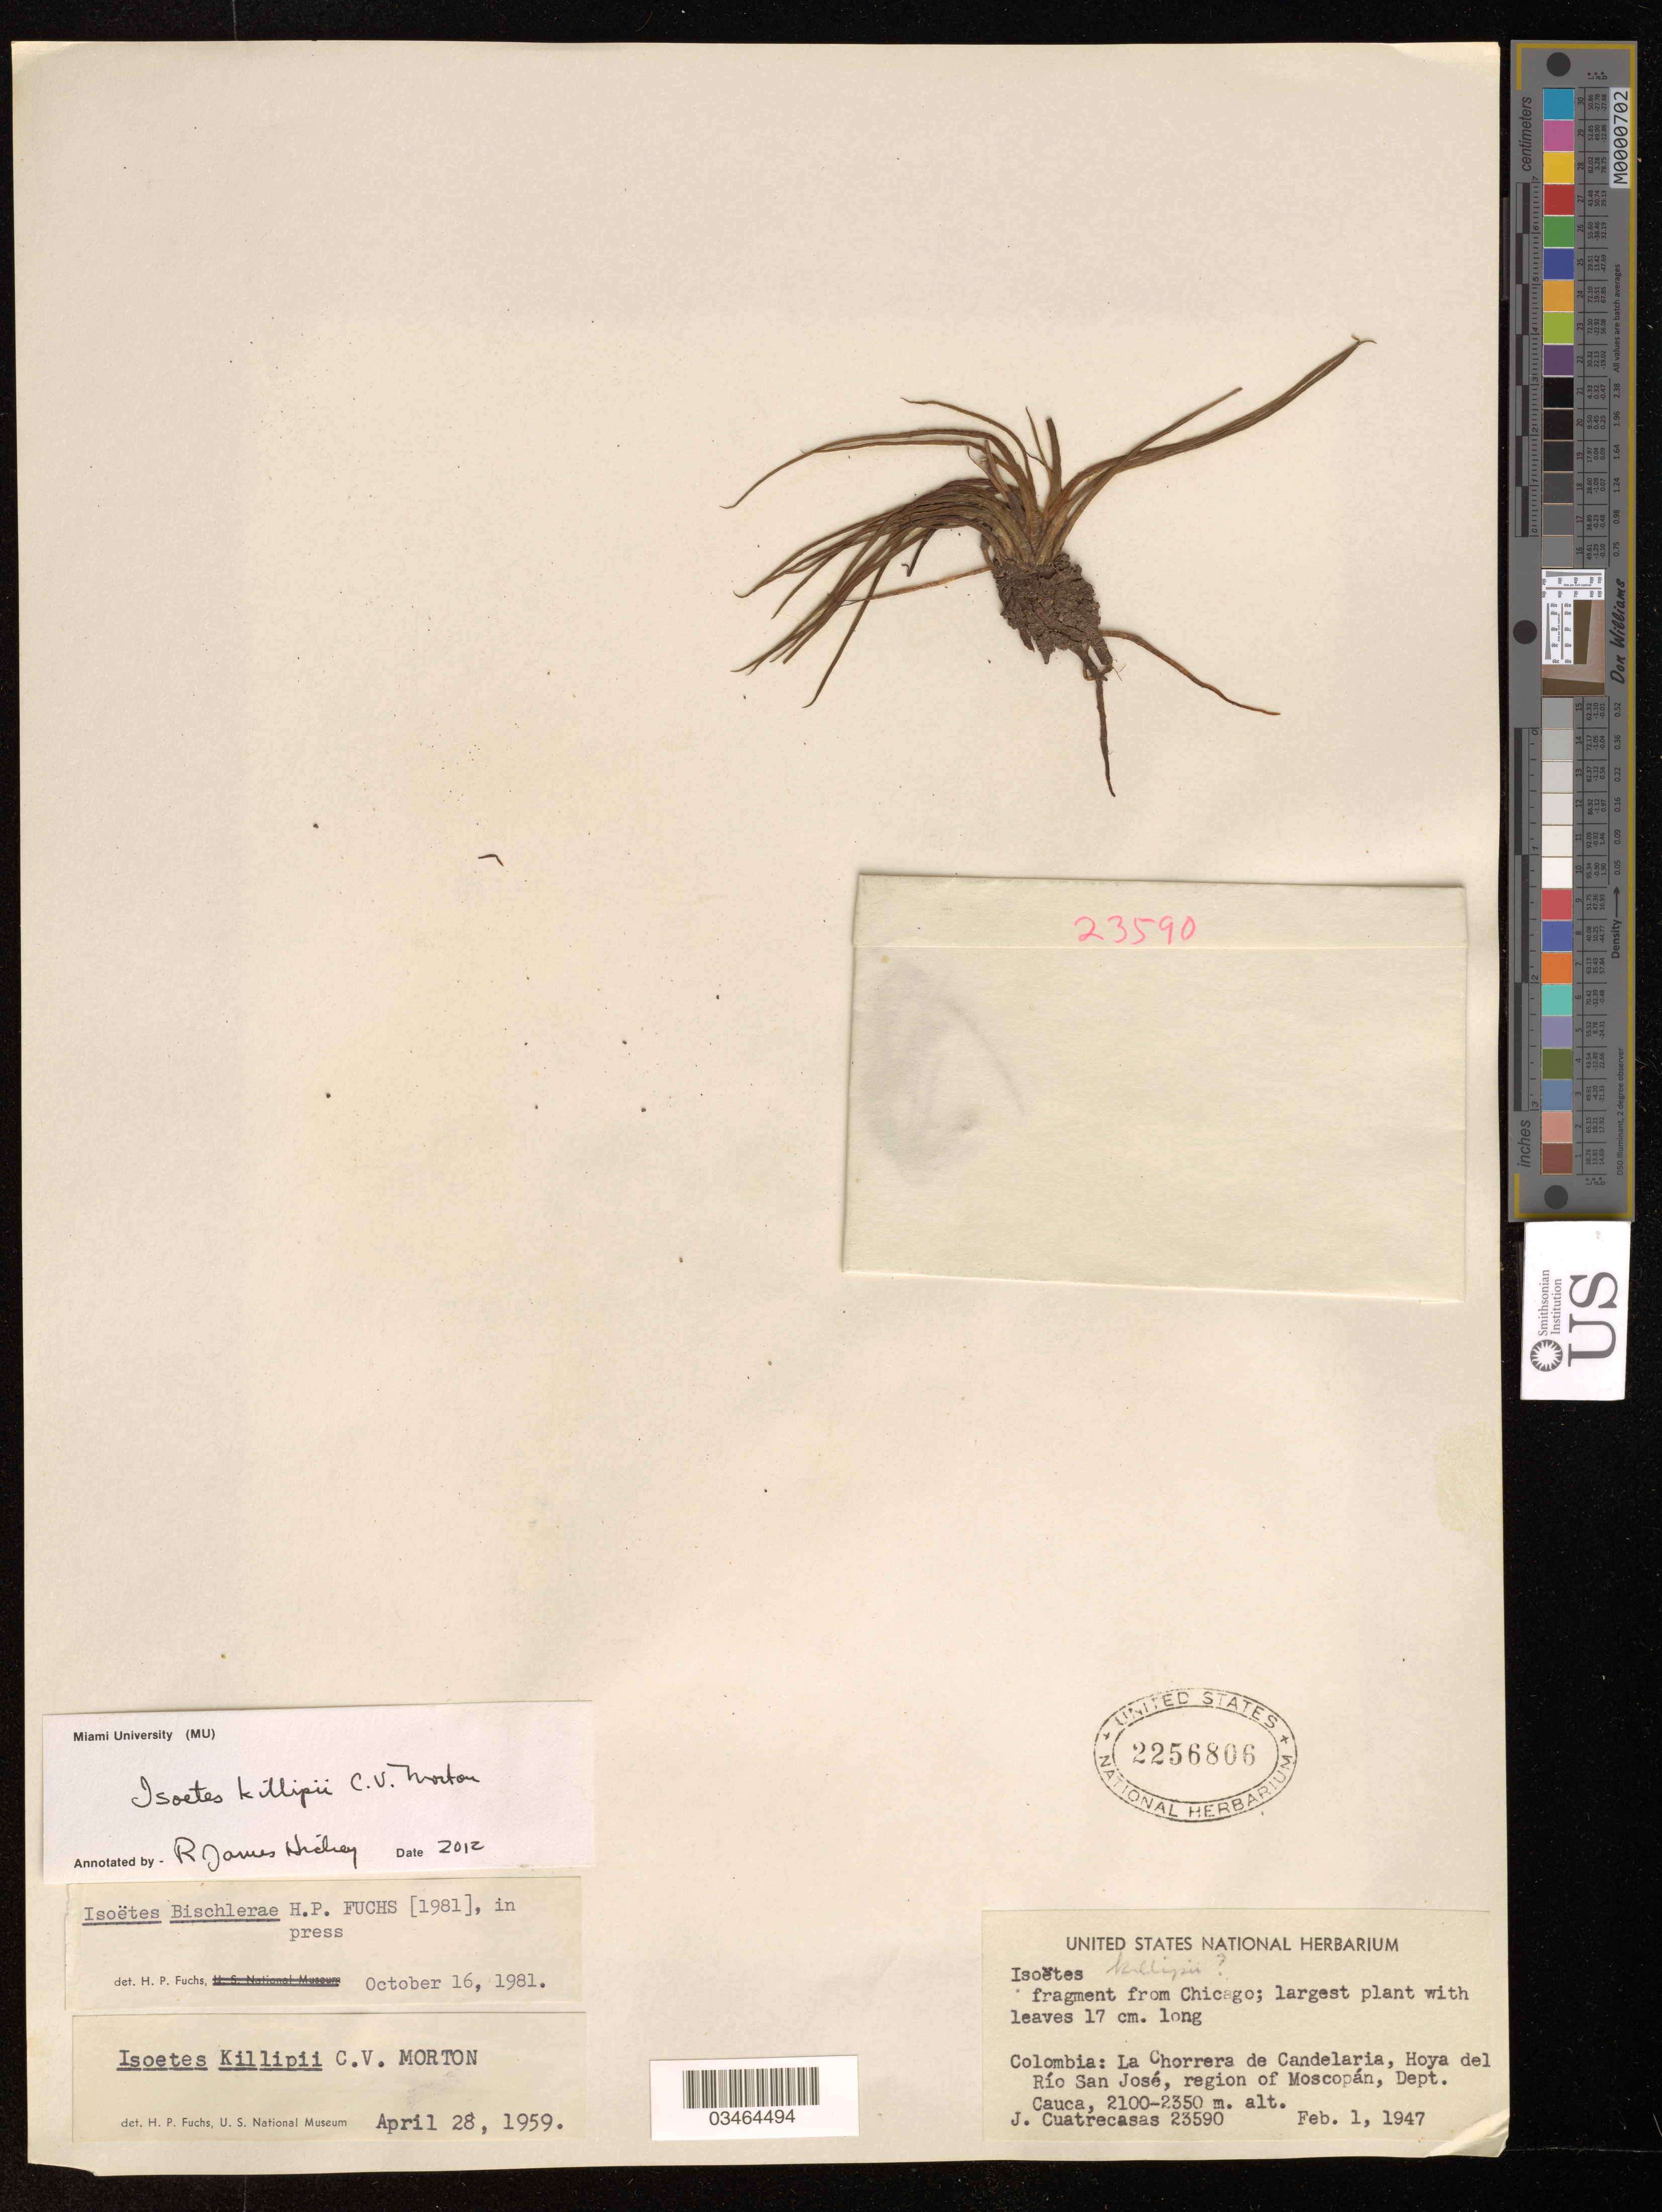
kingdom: Plantae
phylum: Tracheophyta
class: Lycopodiopsida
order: Isoetales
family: Isoetaceae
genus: Isoetes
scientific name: Isoetes killipii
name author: C.V. Morton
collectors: J. Cuatrecasas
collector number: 23590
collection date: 1947-02-01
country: Colombia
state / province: Cauca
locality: La Chorrera de Candelaria, Hoya del Río San José, region of Moscopán, Dept. Cauca.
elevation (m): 2100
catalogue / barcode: US 2256806